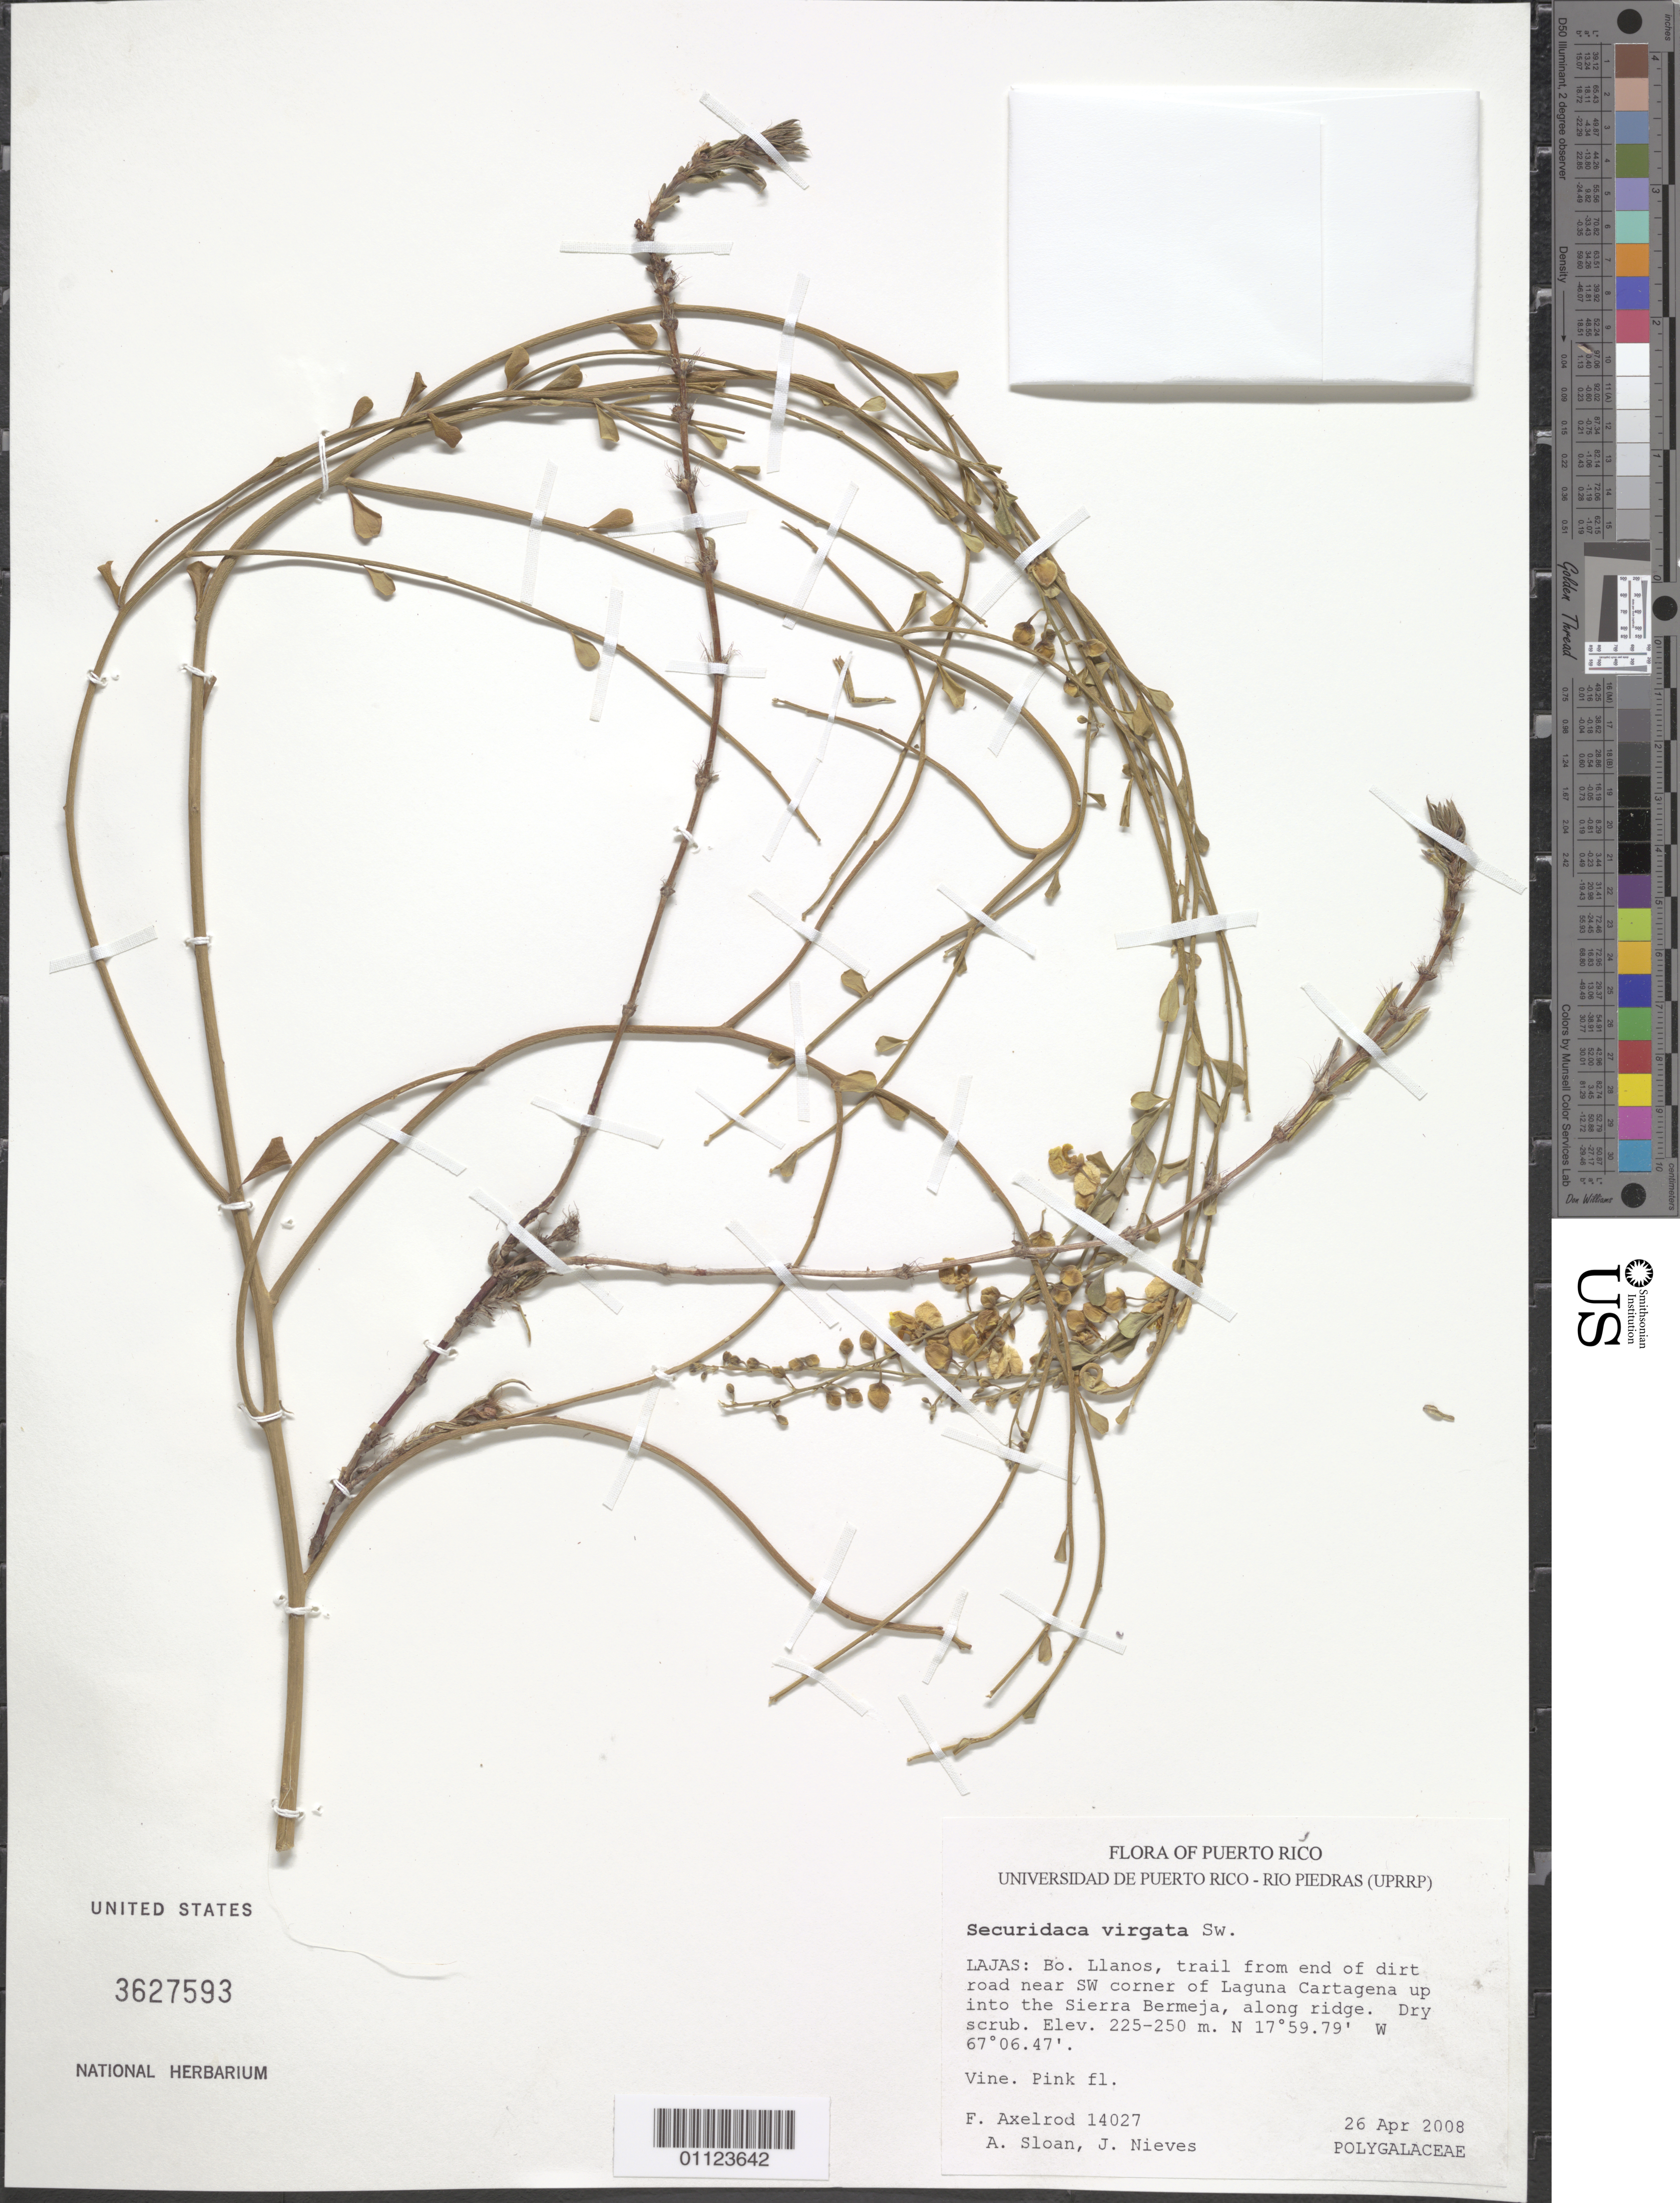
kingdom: Plantae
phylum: Tracheophyta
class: Magnoliopsida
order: Fabales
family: Polygalaceae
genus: Securidaca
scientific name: Securidaca virgata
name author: Sw.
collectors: F. S. Axelrod, A. Sloan & J. Nieves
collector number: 14027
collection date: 2008-04-26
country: Puerto Rico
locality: Lajas: Bo. Llanos, trail from end of dirt road near SW corner of Laguna Catagena into the Sierra Bermeja.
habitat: Along ridge. Dry scrub.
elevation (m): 225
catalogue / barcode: US 3627593